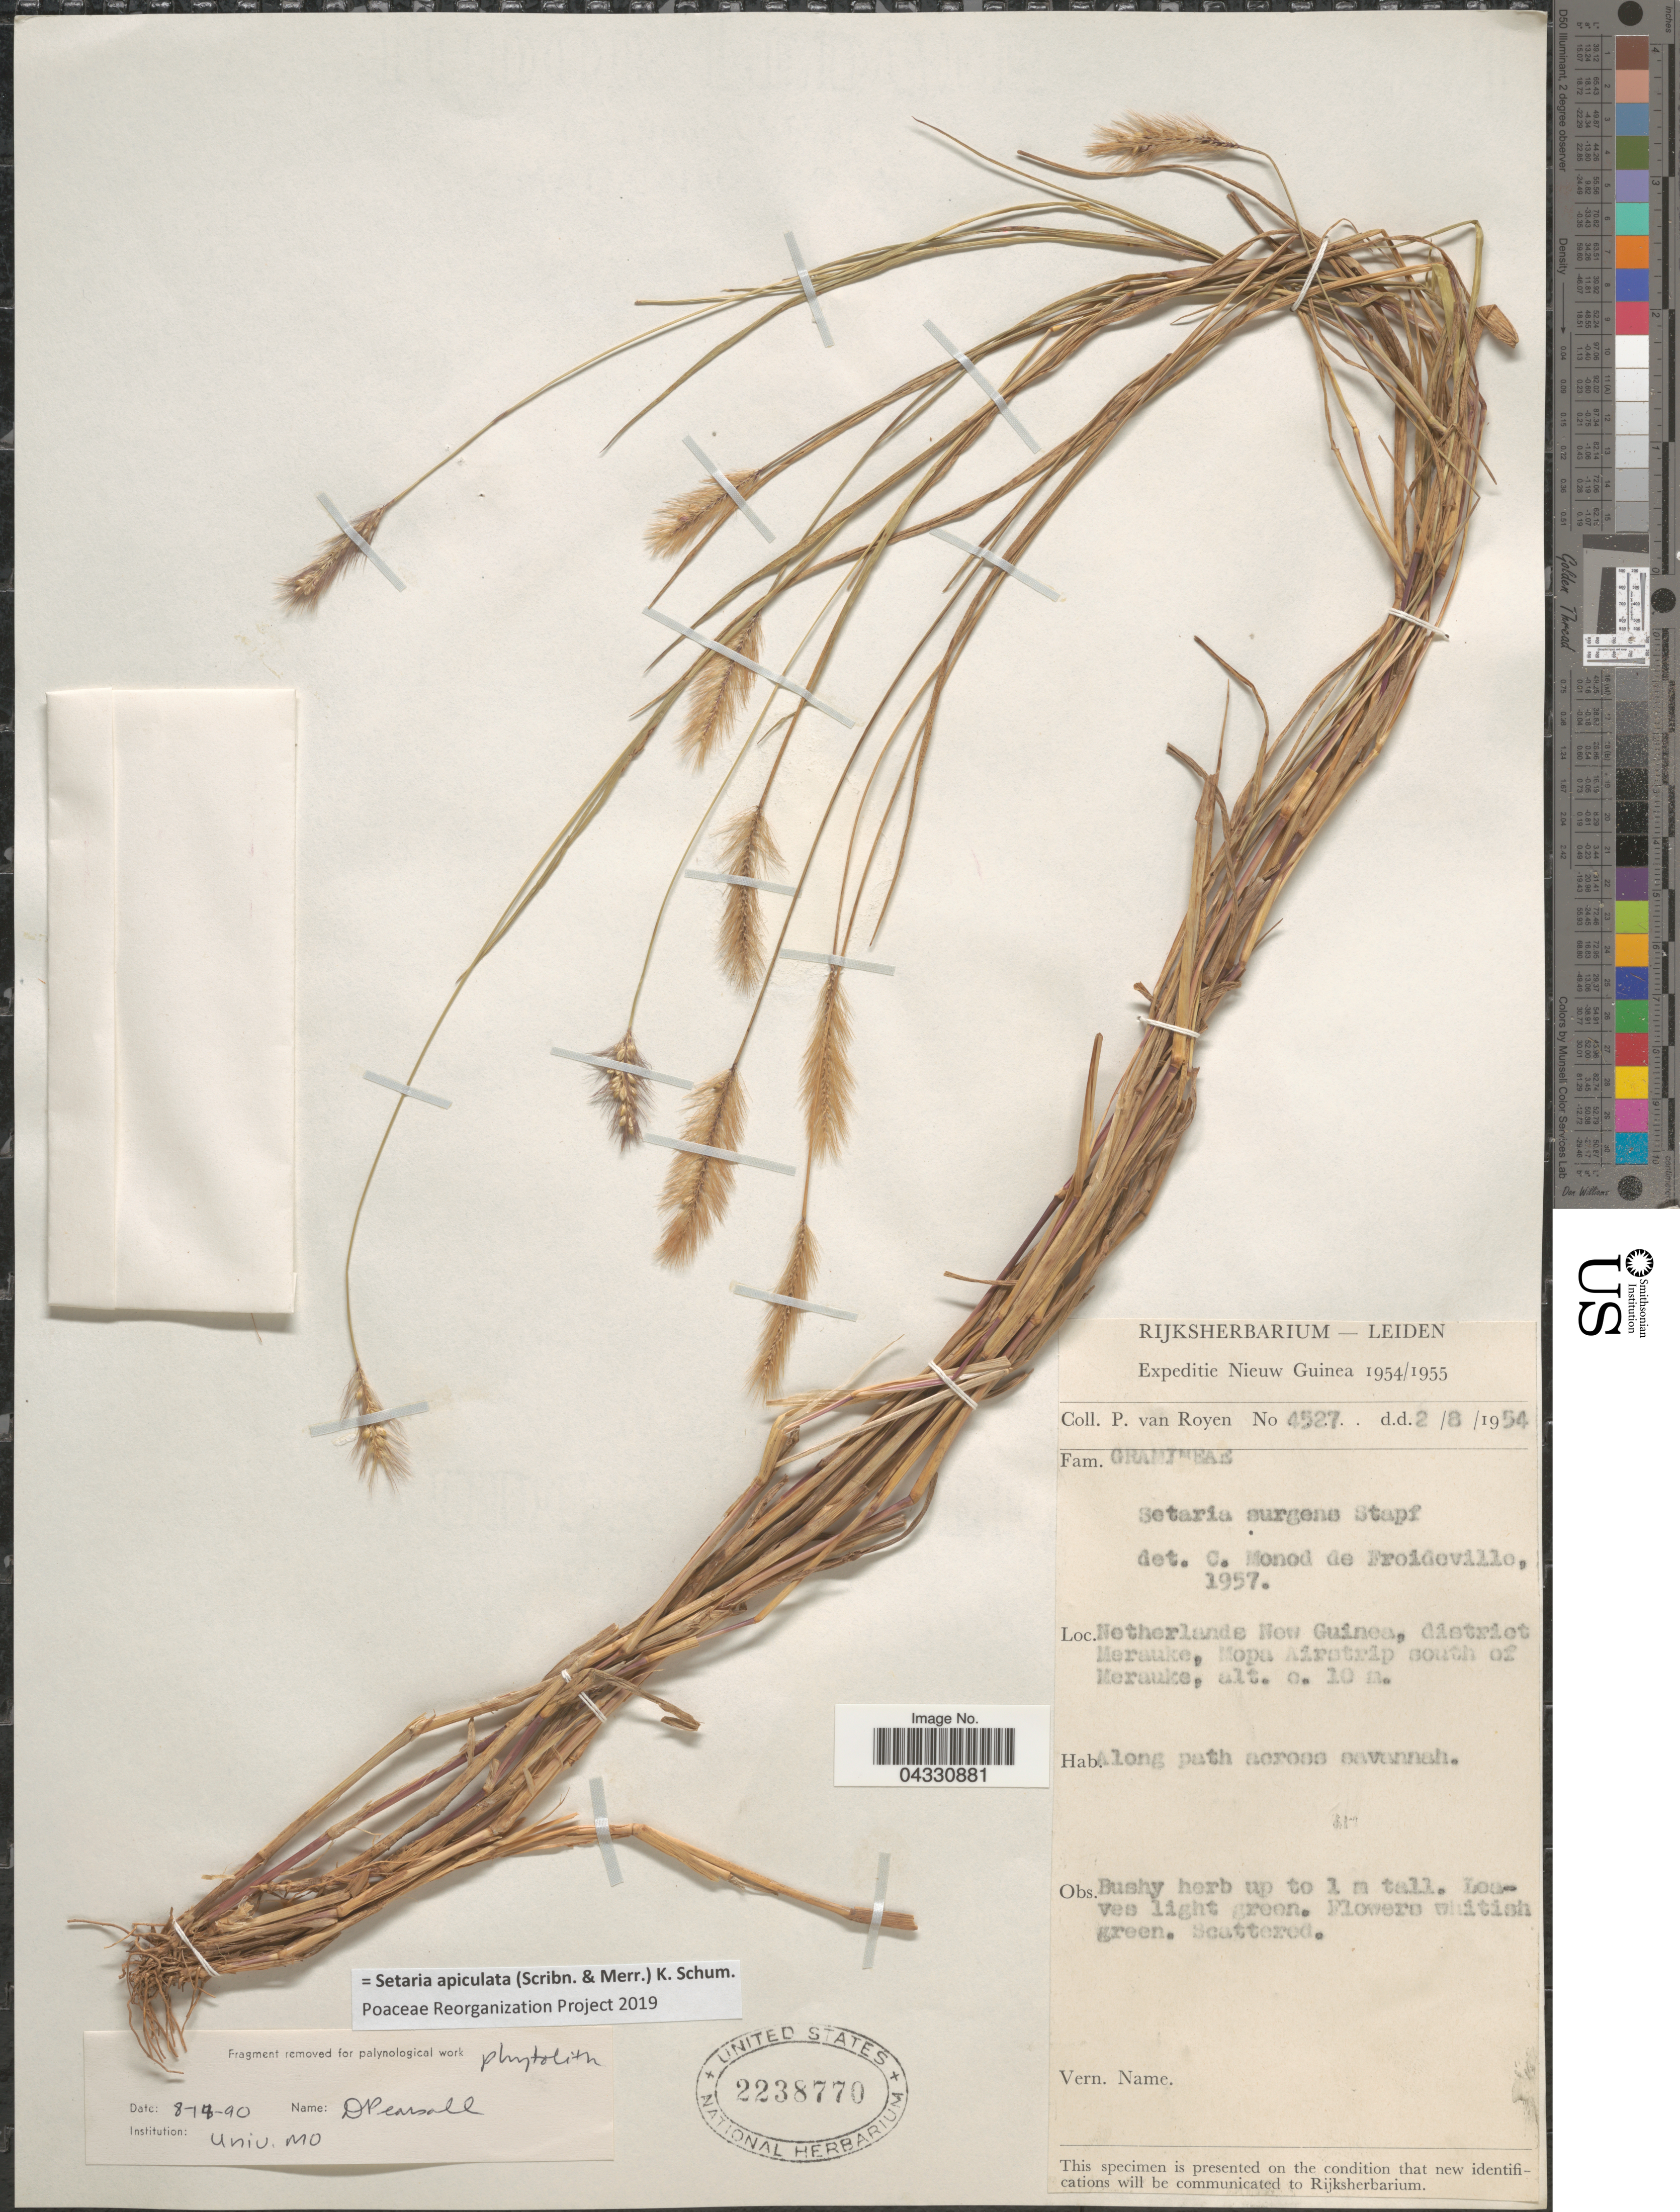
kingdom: Plantae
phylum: Tracheophyta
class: Liliopsida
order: Poales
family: Poaceae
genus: Setaria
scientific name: Setaria apiculata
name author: (Scribn. & Merr.) K. Schum.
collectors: P. van Royen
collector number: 4527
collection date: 1954-08-02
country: Indonesia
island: New Guinea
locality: Expeditie Nieuw Guinea 1954/1955. Netherlands New Guinea, district Merauke, Mopa Airstrip south of Merauke.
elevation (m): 10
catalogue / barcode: US 2238770